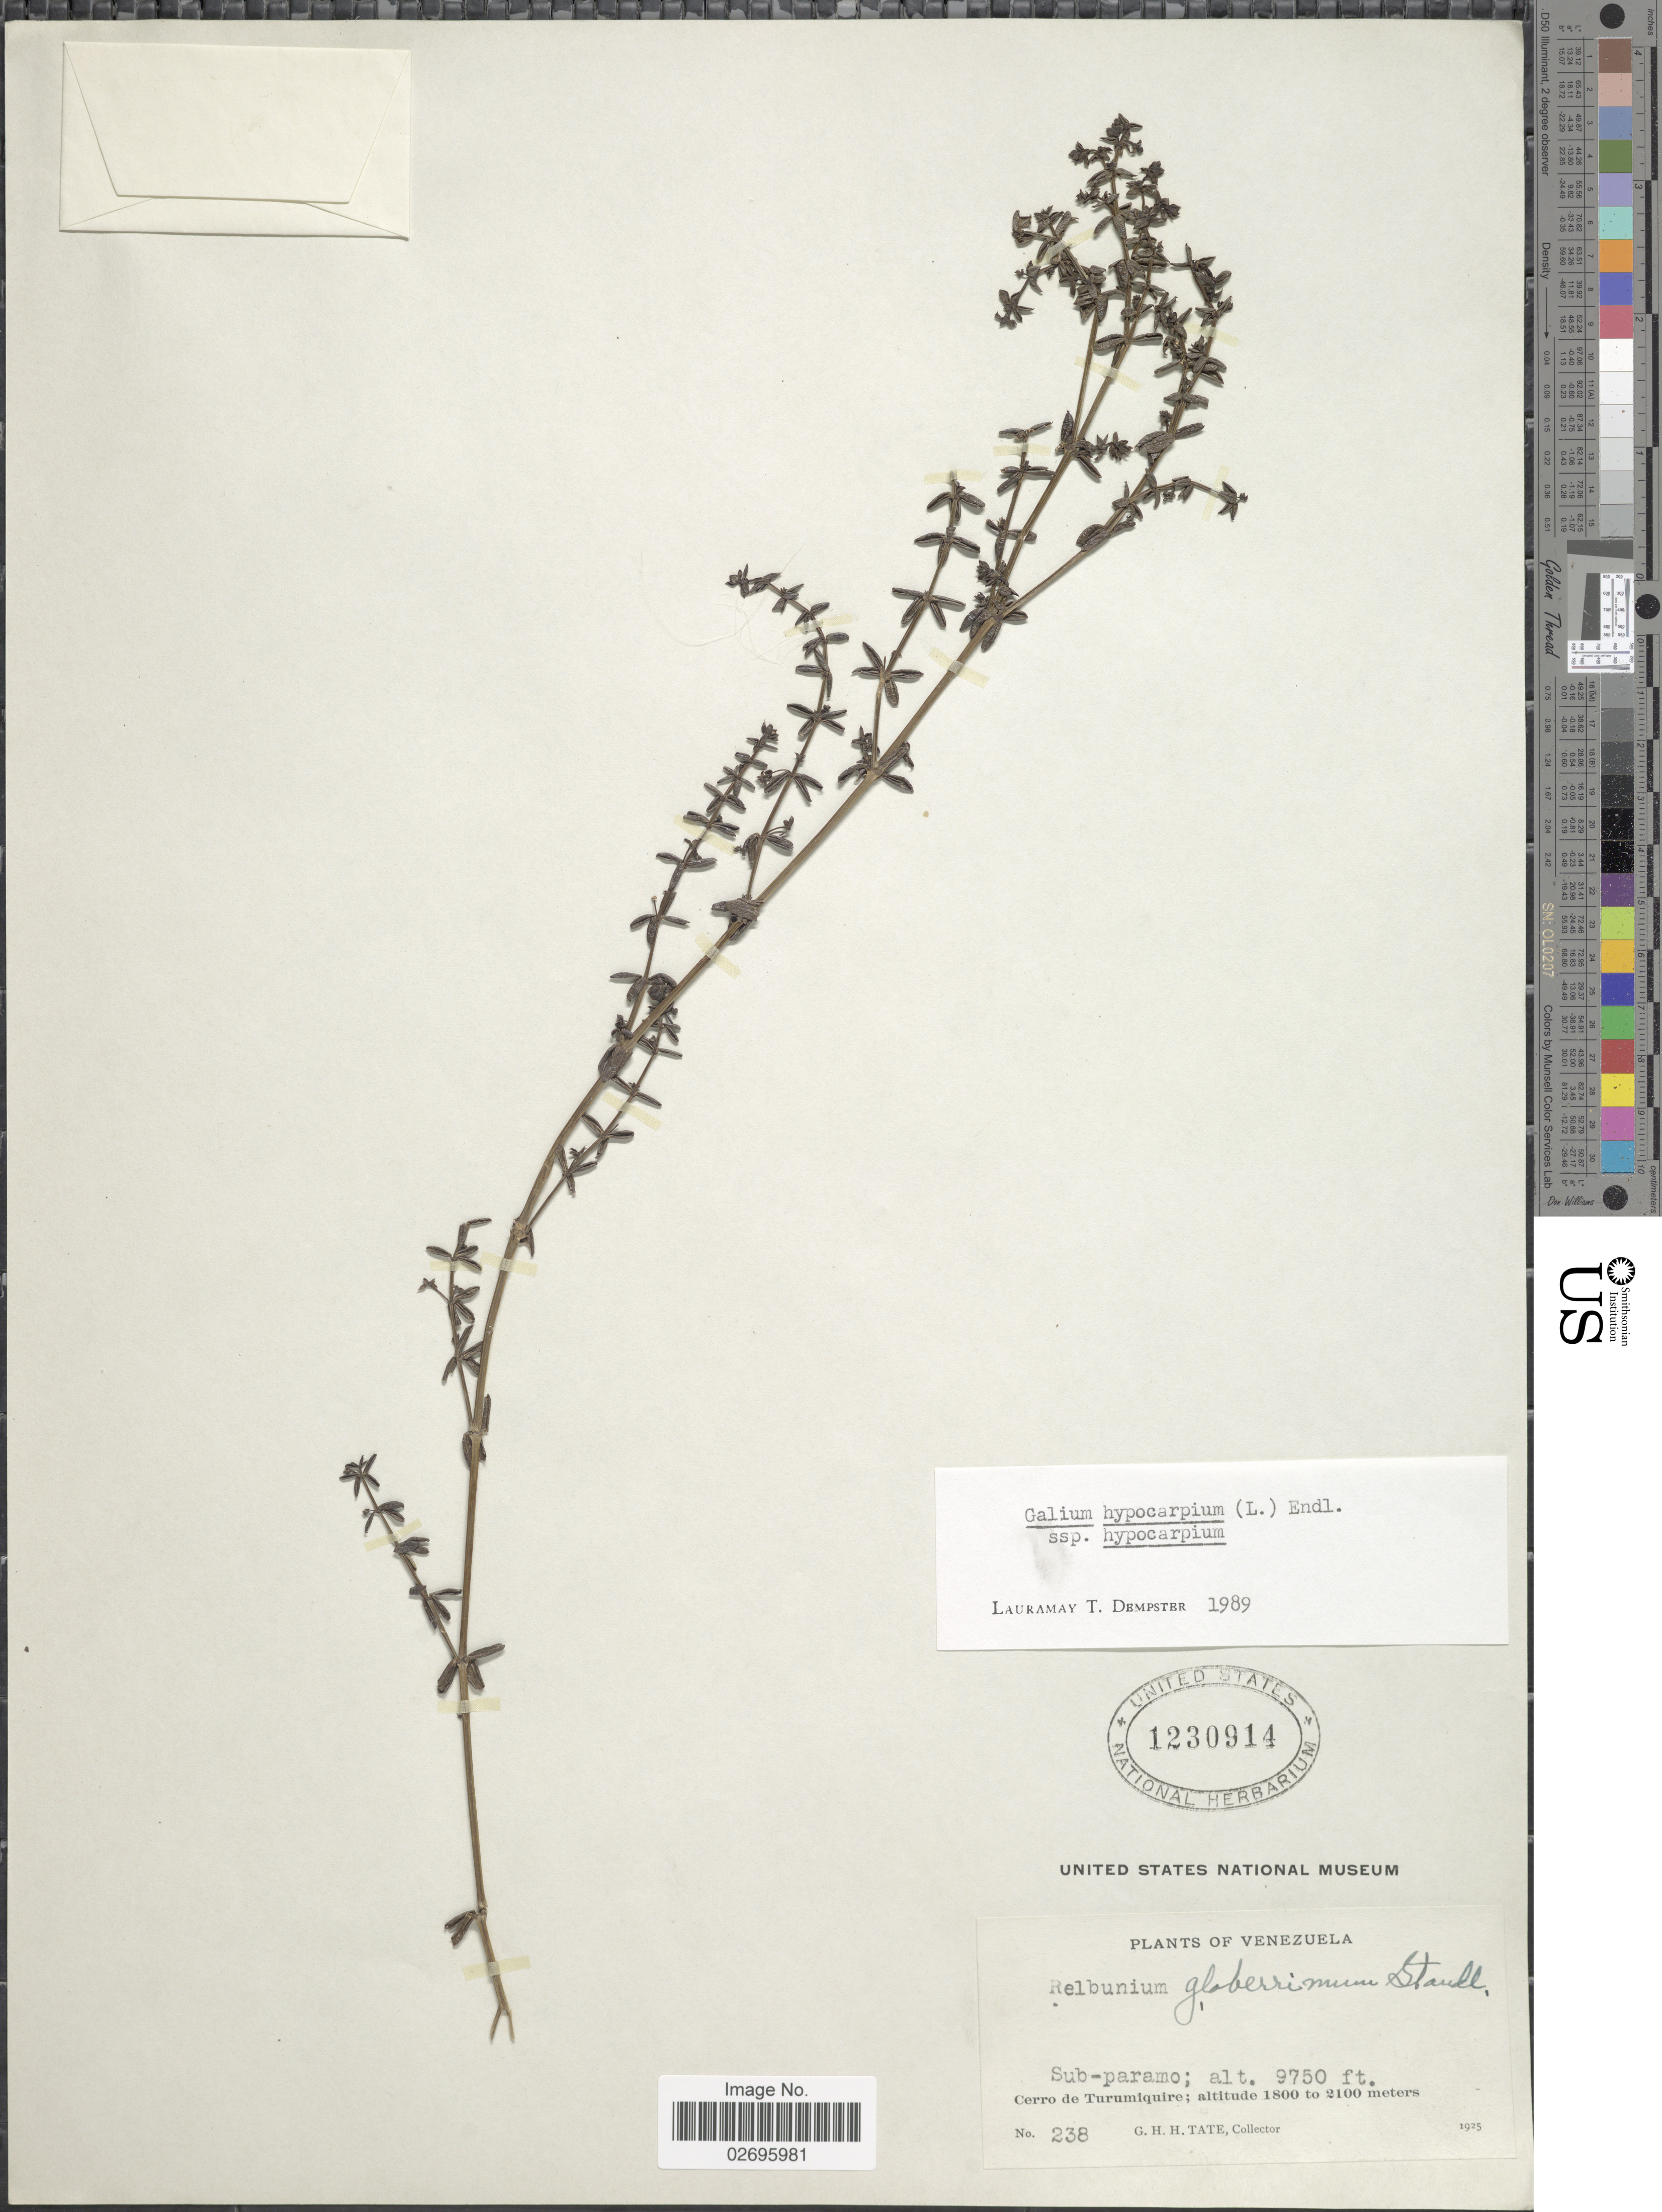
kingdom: Plantae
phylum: Tracheophyta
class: Magnoliopsida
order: Gentianales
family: Rubiaceae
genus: Galium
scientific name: Galium hypocarpium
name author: (L.) Endl. ex Griseb.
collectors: G. H. H.Tate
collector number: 238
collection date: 1925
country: Venezuela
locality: Sub-paramo; Cerro de Turumiquire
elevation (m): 2972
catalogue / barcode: US 1230914